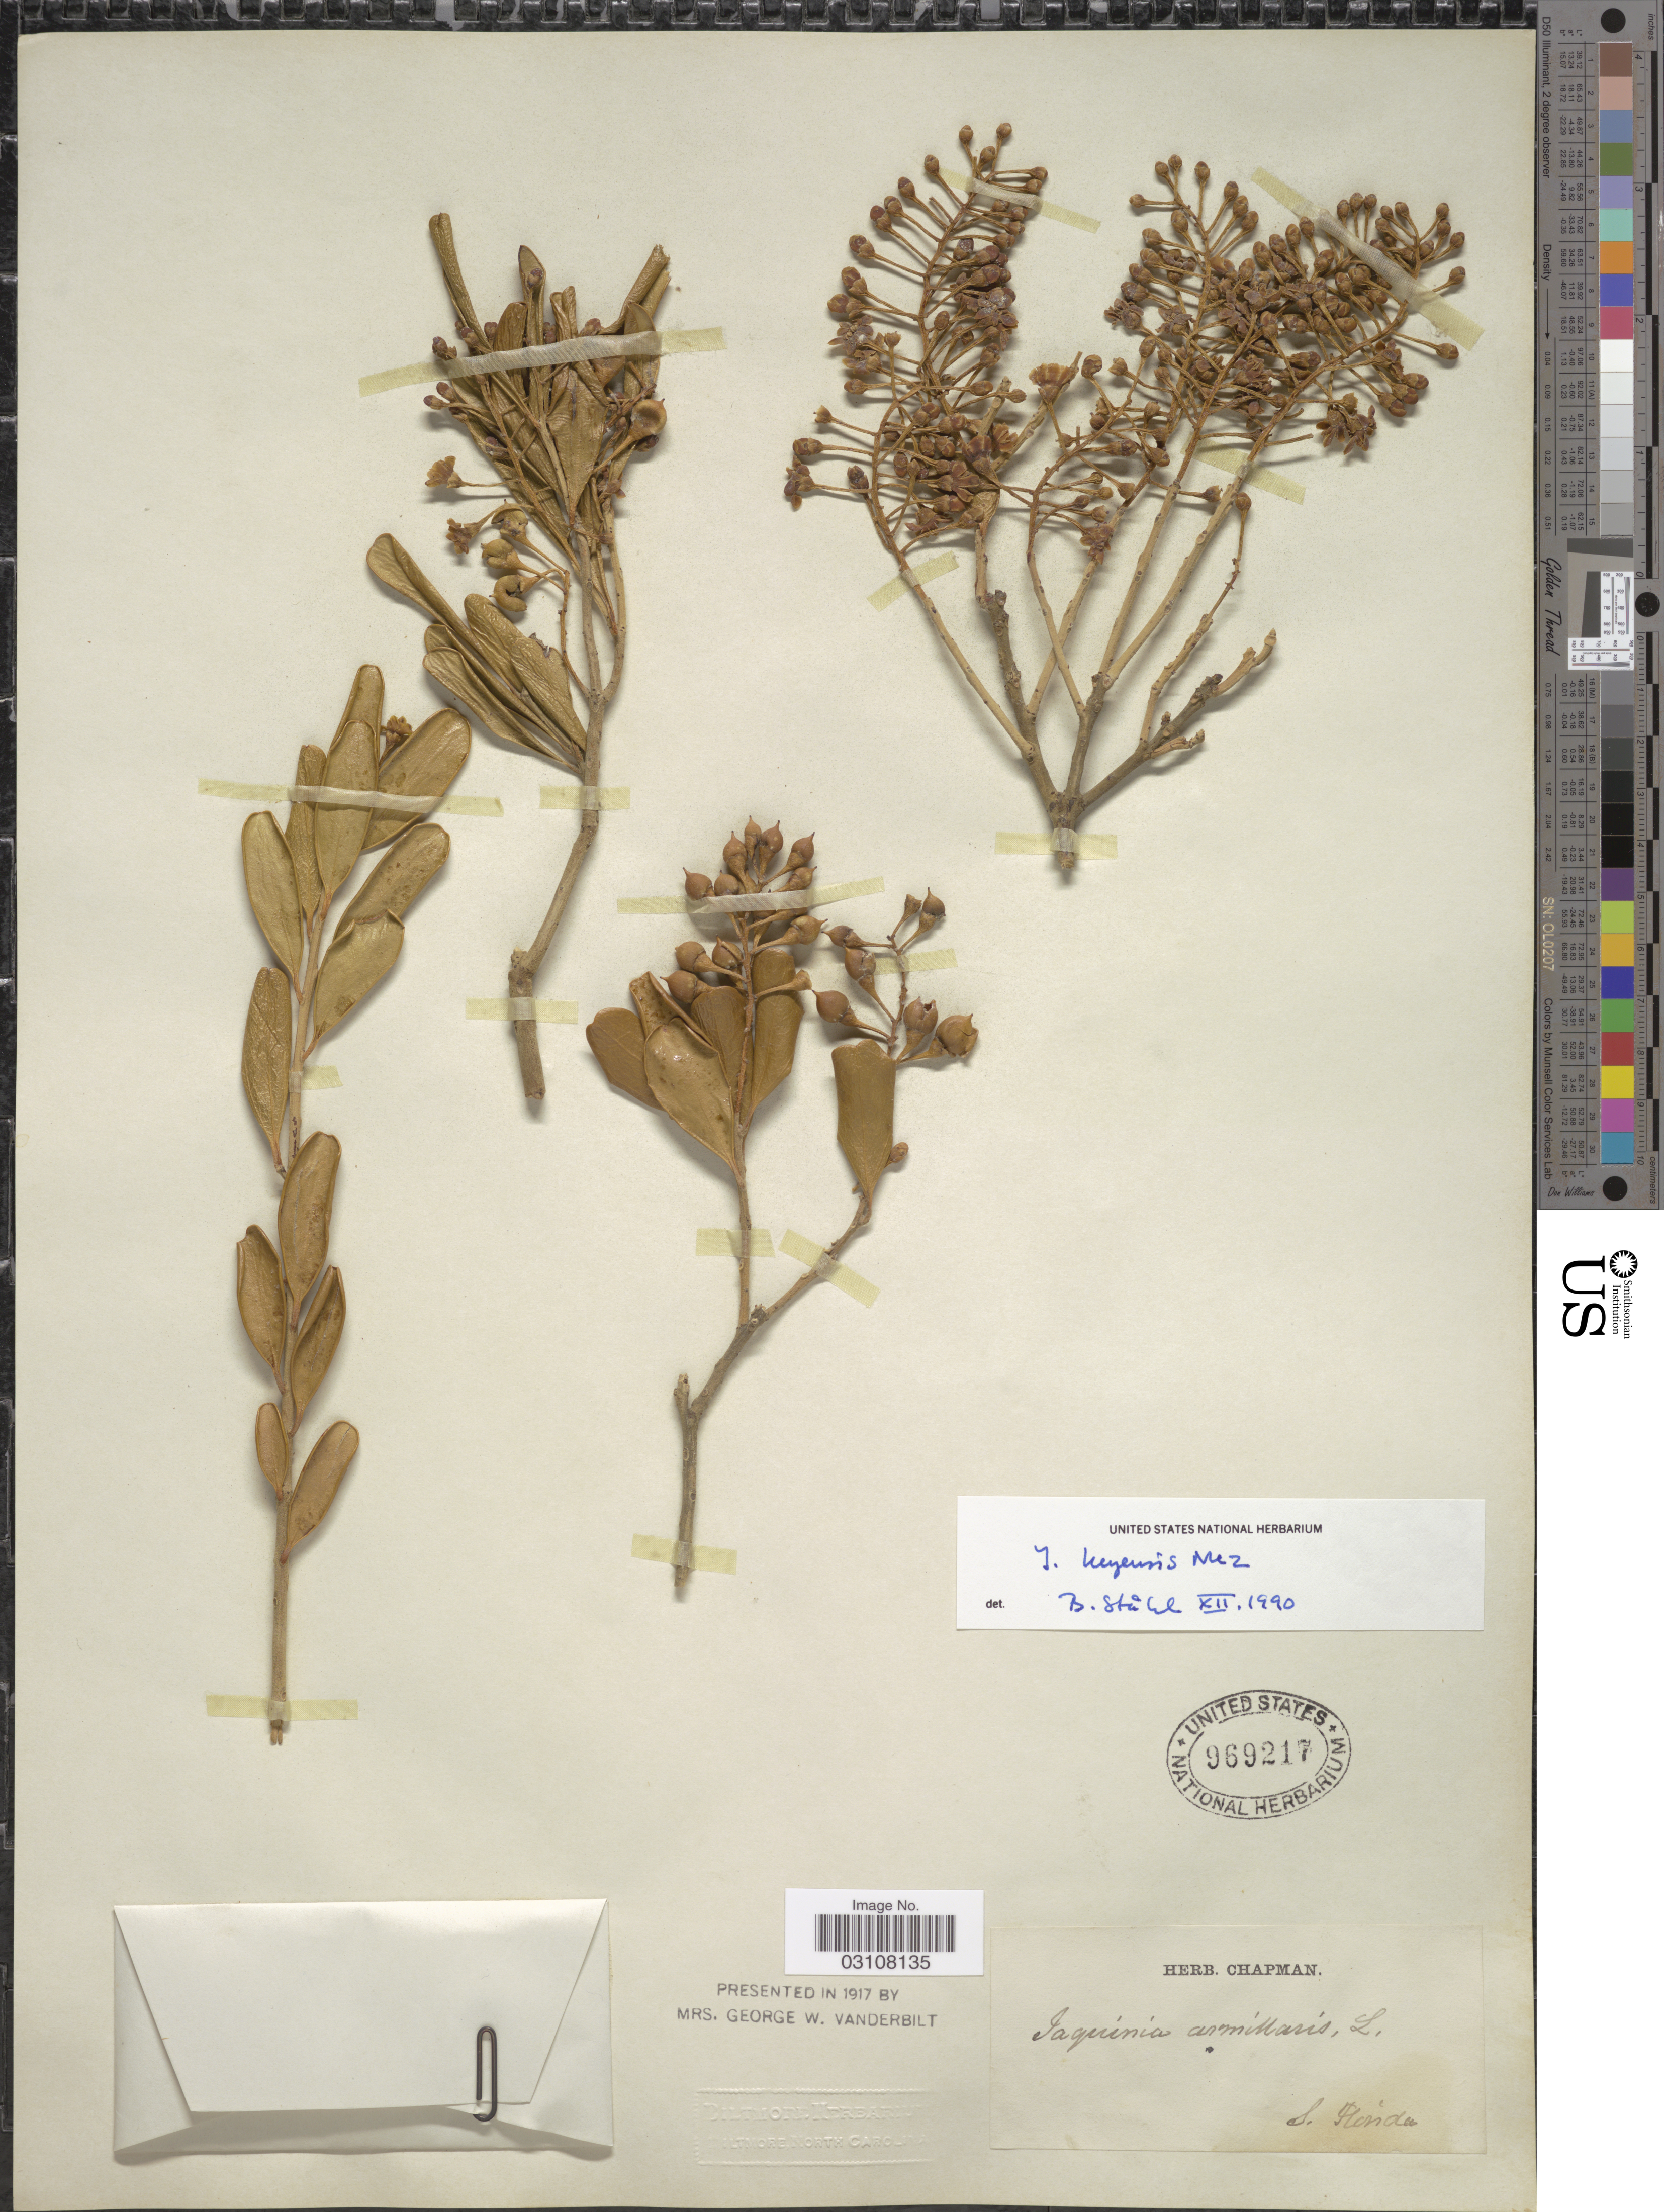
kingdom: Plantae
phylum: Tracheophyta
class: Magnoliopsida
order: Ericales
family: Primulaceae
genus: Jacquinia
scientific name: Jacquinia keyensis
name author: Mez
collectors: ex herb. Chapman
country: United States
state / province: Florida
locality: S. Florida.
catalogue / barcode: US 969217